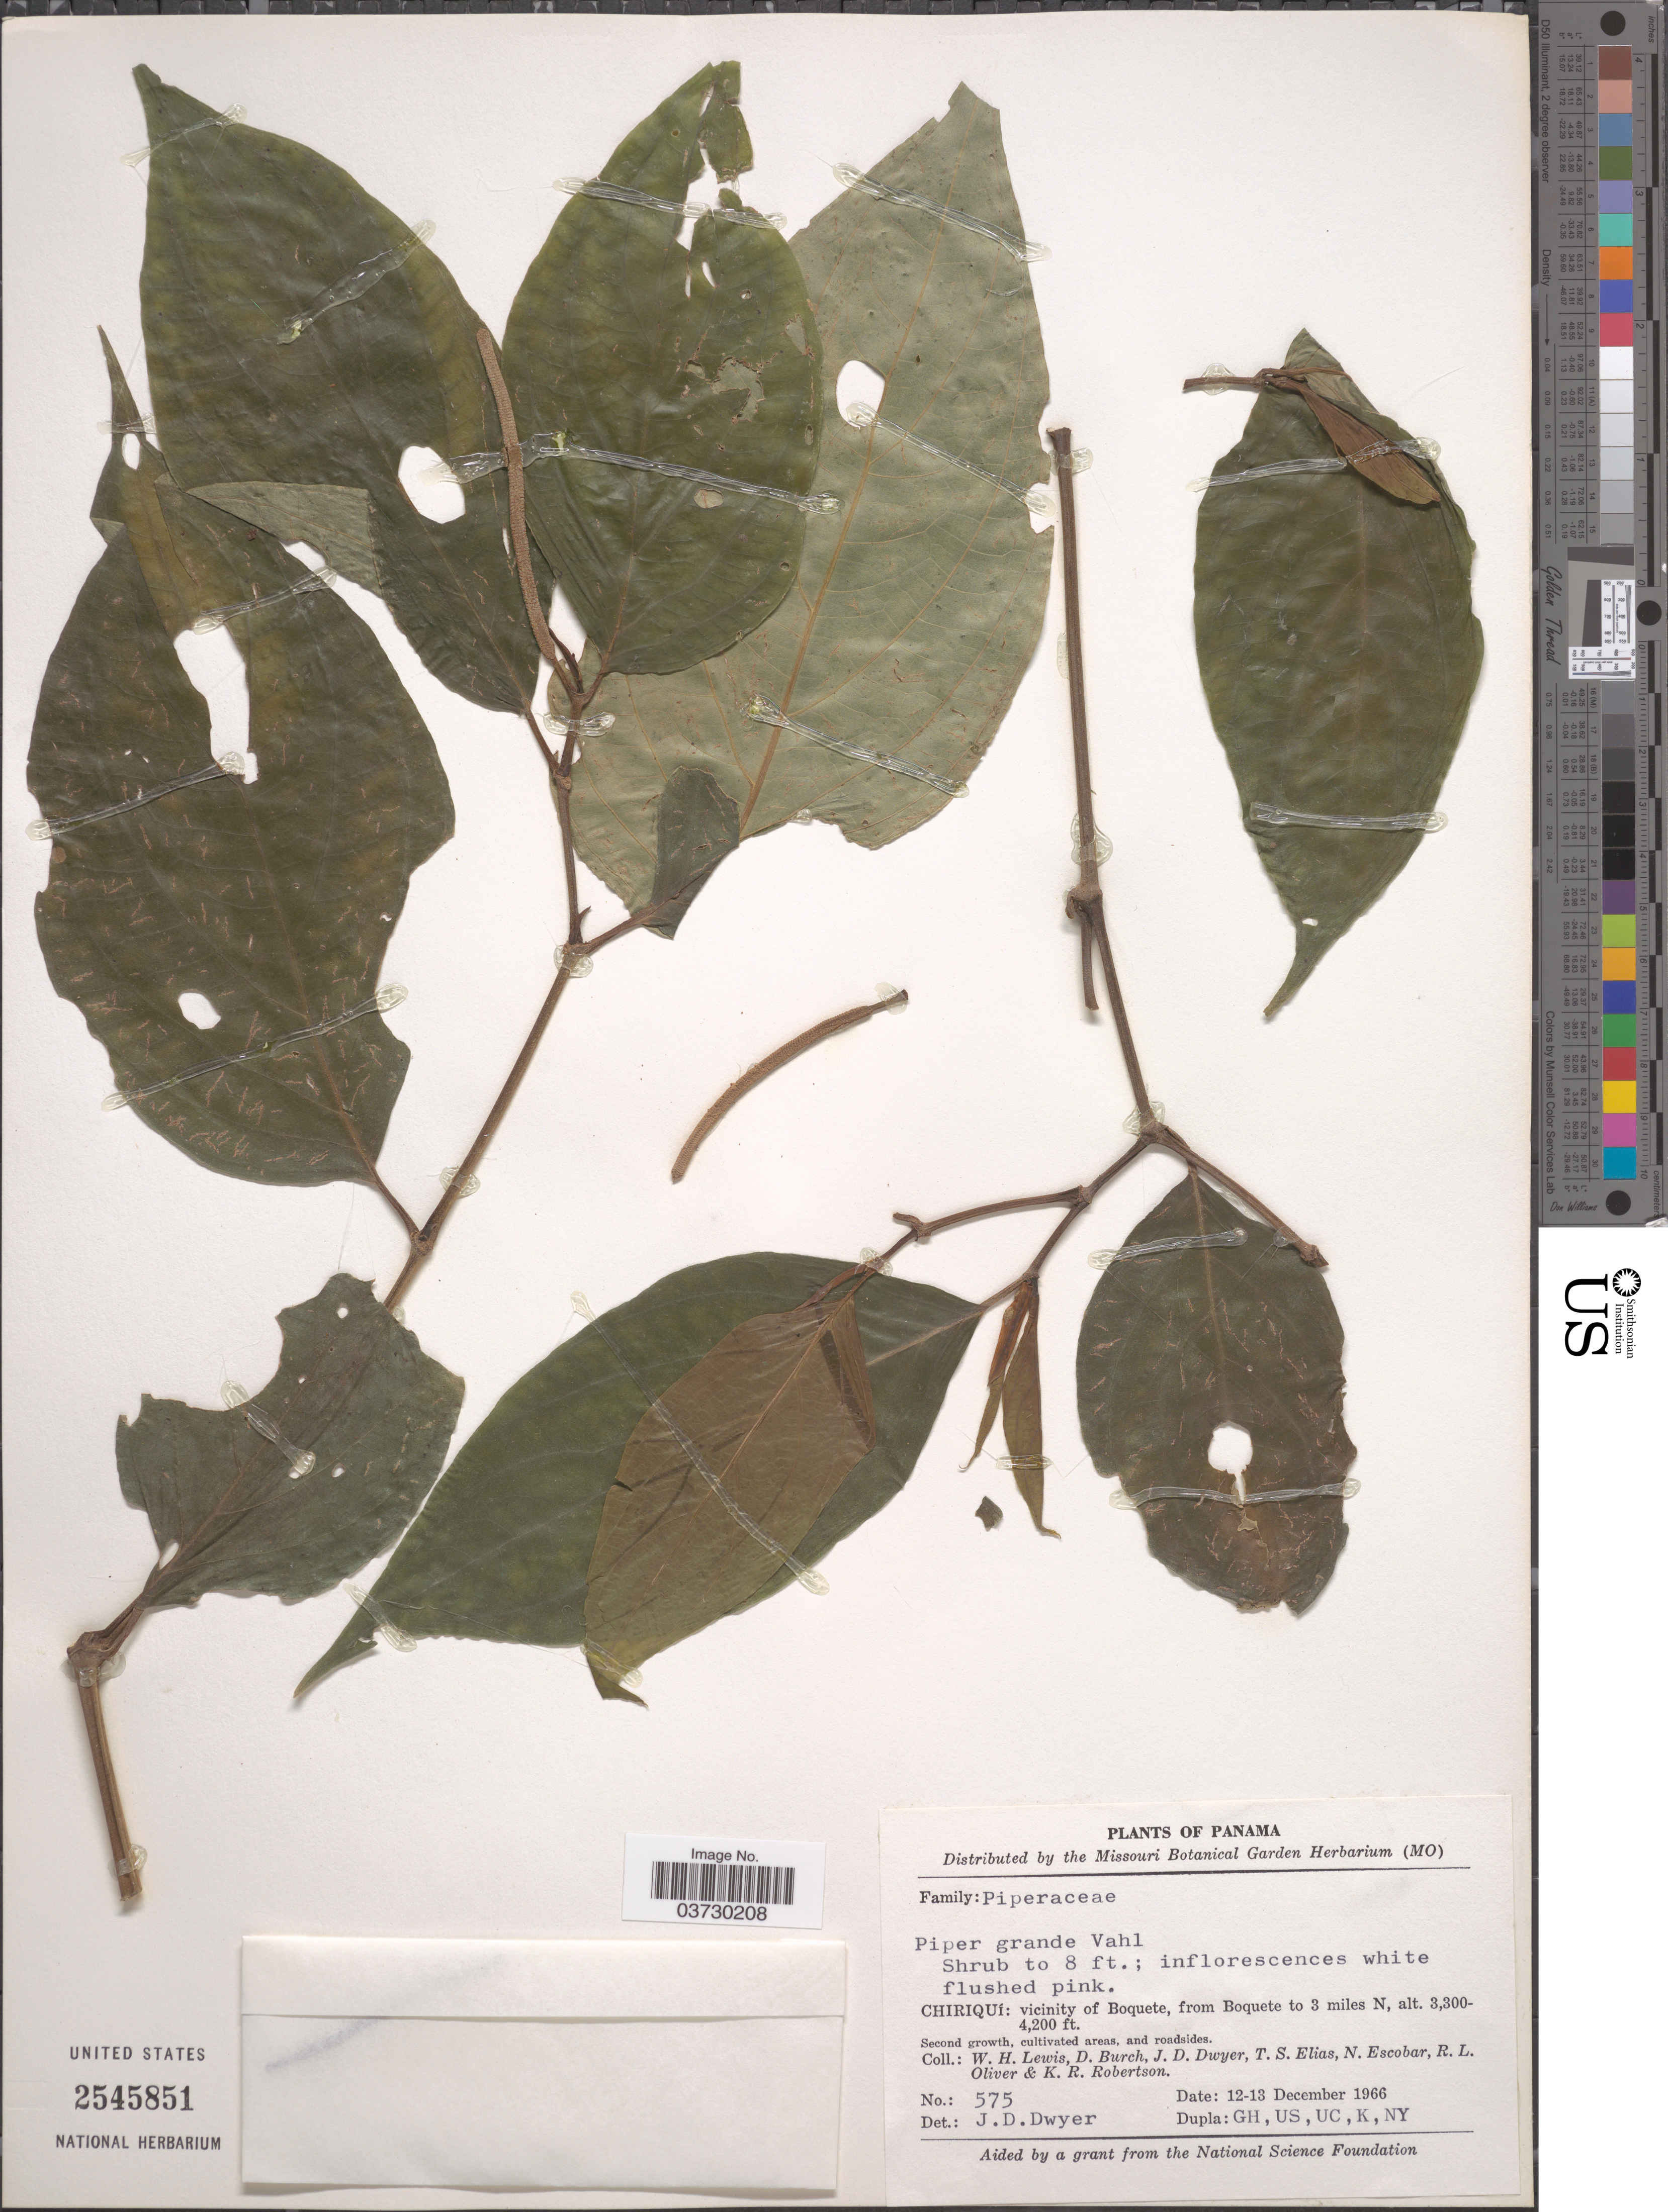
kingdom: Plantae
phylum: Tracheophyta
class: Magnoliopsida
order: Piperales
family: Piperaceae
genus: Piper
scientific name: Piper grande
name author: Vahl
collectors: W. H. Lewis, D. Burch, J. D. Dwyer, T. S. Elias & et al.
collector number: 575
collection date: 1966-12-12/1966-12-13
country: Panama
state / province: Chiriqui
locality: Vicinity of Boquete, from Boquete to 3 miles N.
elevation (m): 1006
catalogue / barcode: US 2545851